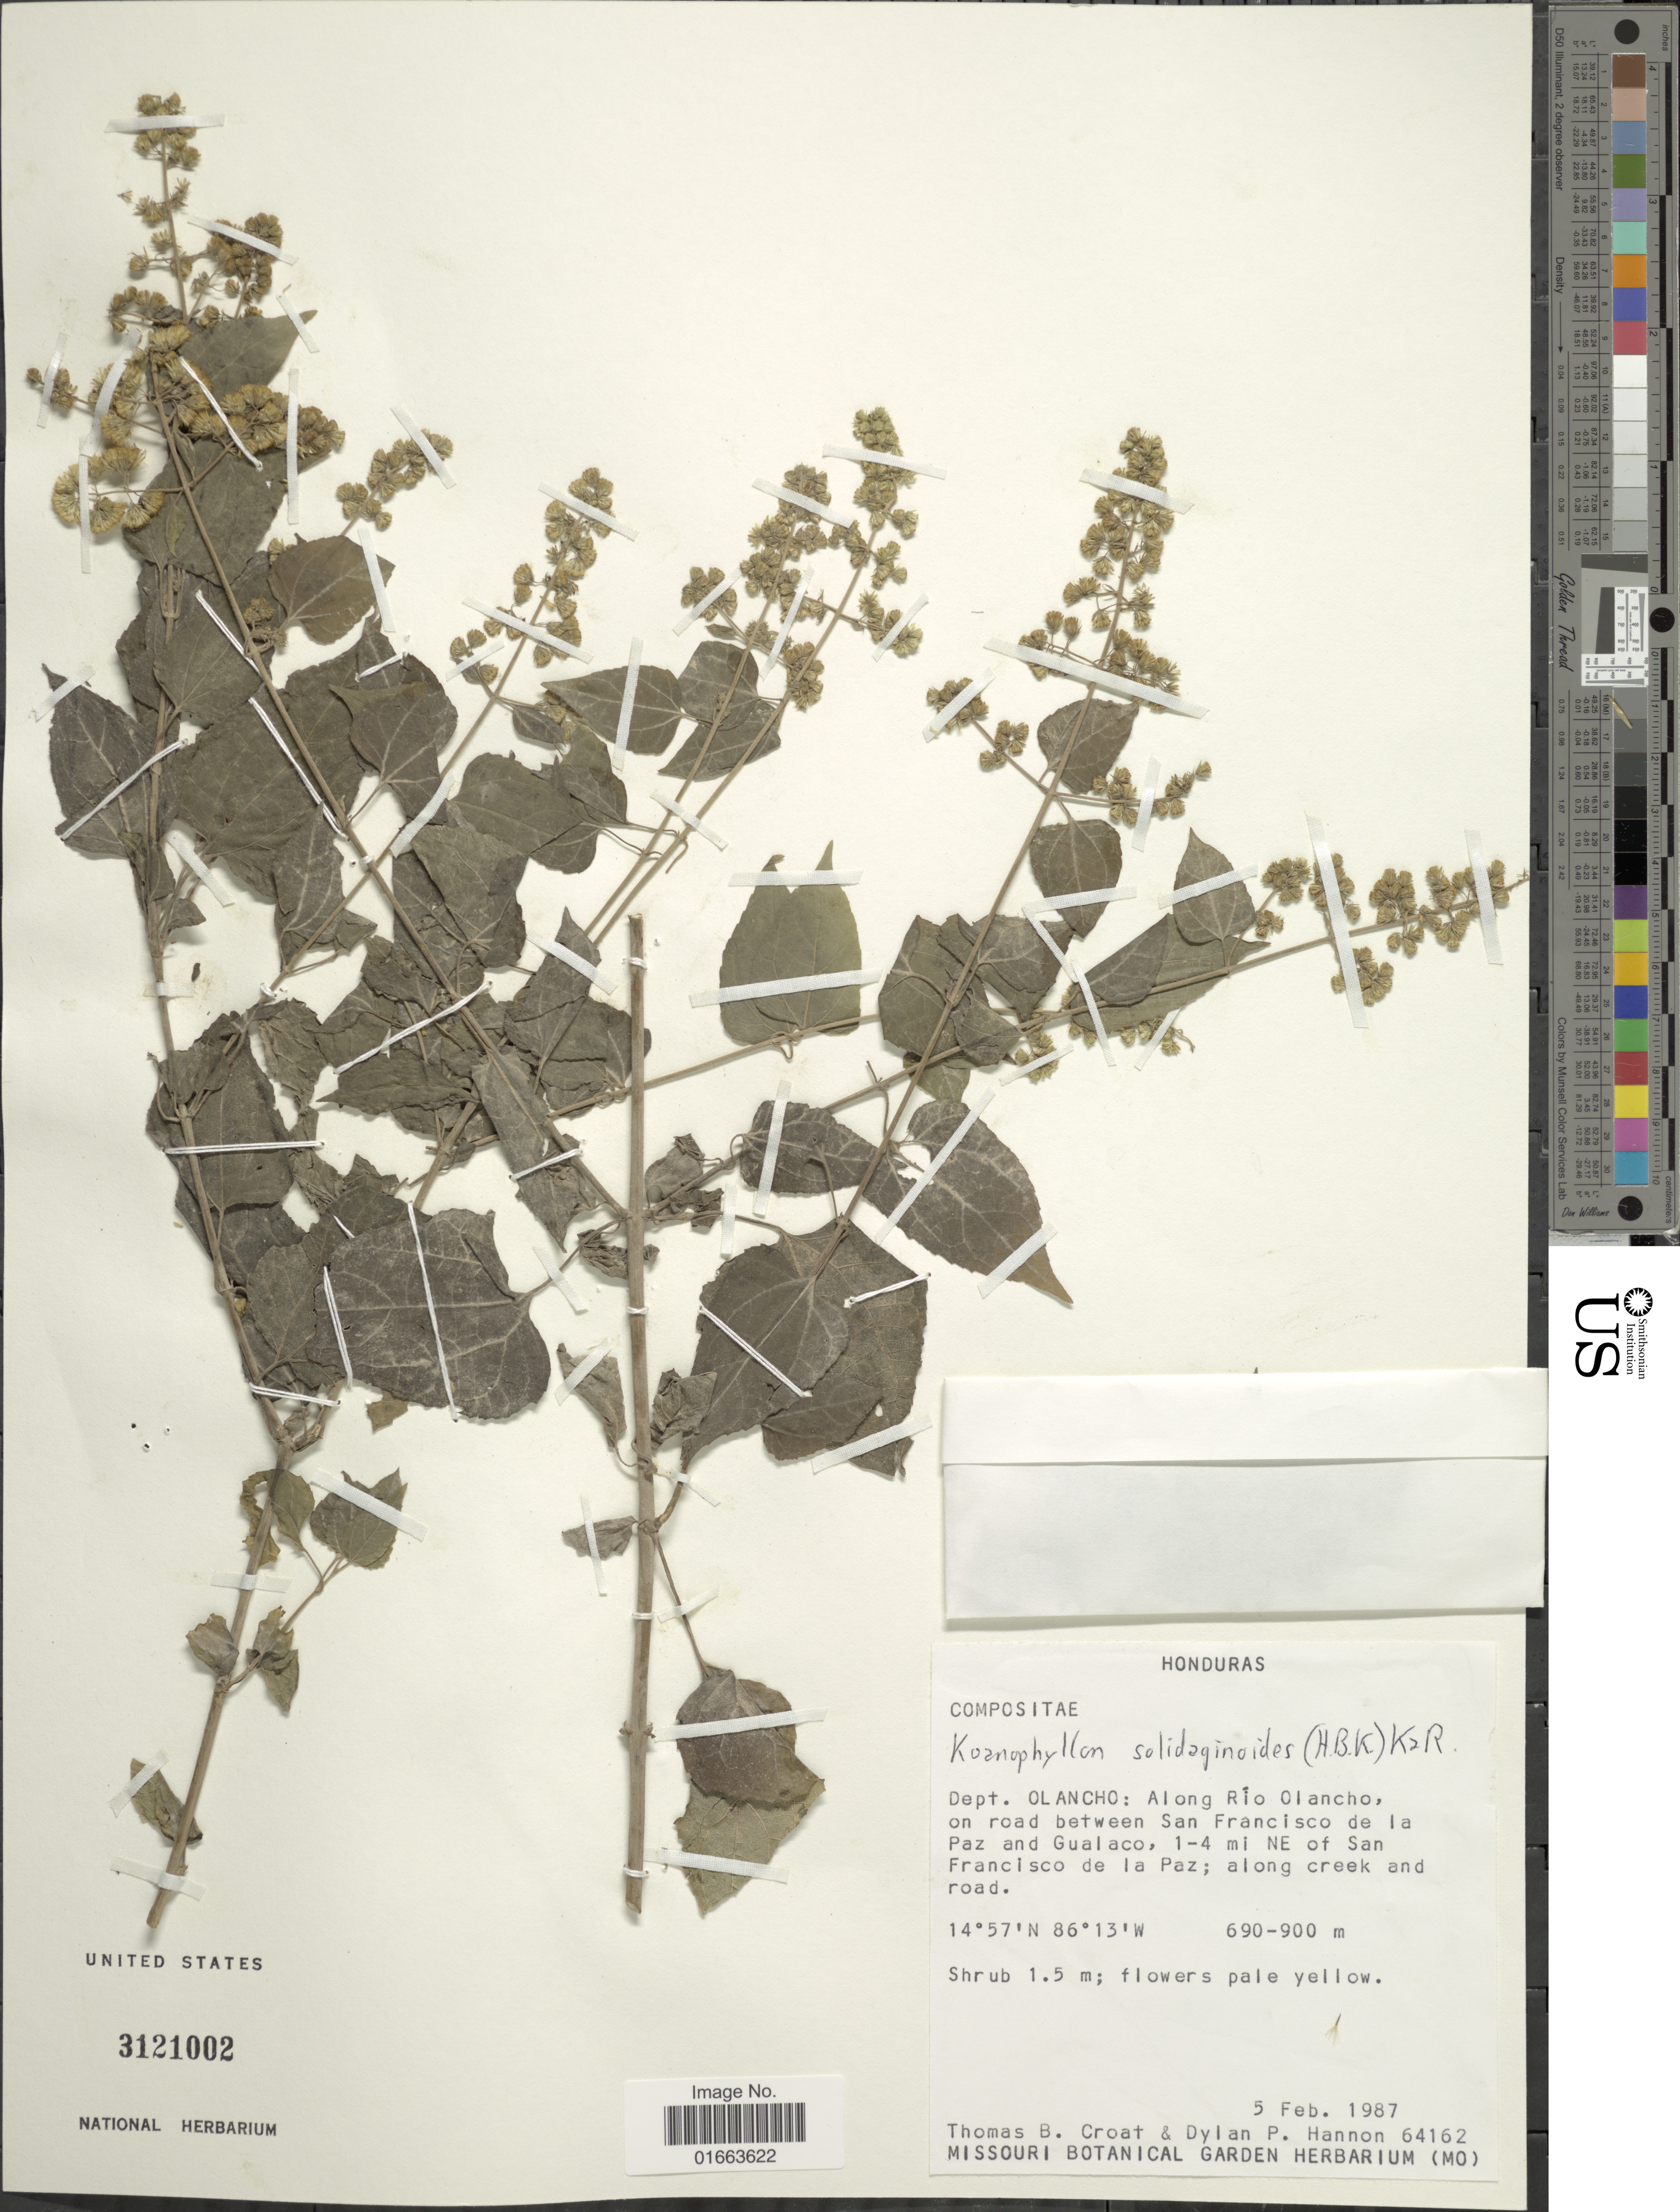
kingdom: Plantae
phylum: Tracheophyta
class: Magnoliopsida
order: Asterales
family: Asteraceae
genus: Koanophyllon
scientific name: Koanophyllon solidaginoides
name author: (Kunth) R.M. King & H. Rob.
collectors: T. B. Croat & D. Hannon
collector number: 64162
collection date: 1987-02-05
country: Honduras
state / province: Olancho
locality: Along Río Olancho, on road between San Francisco de la Paz and Gualaco, 1-4 mi NE of San Francisco de la Paz; along creek and road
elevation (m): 690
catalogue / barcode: US 3121002